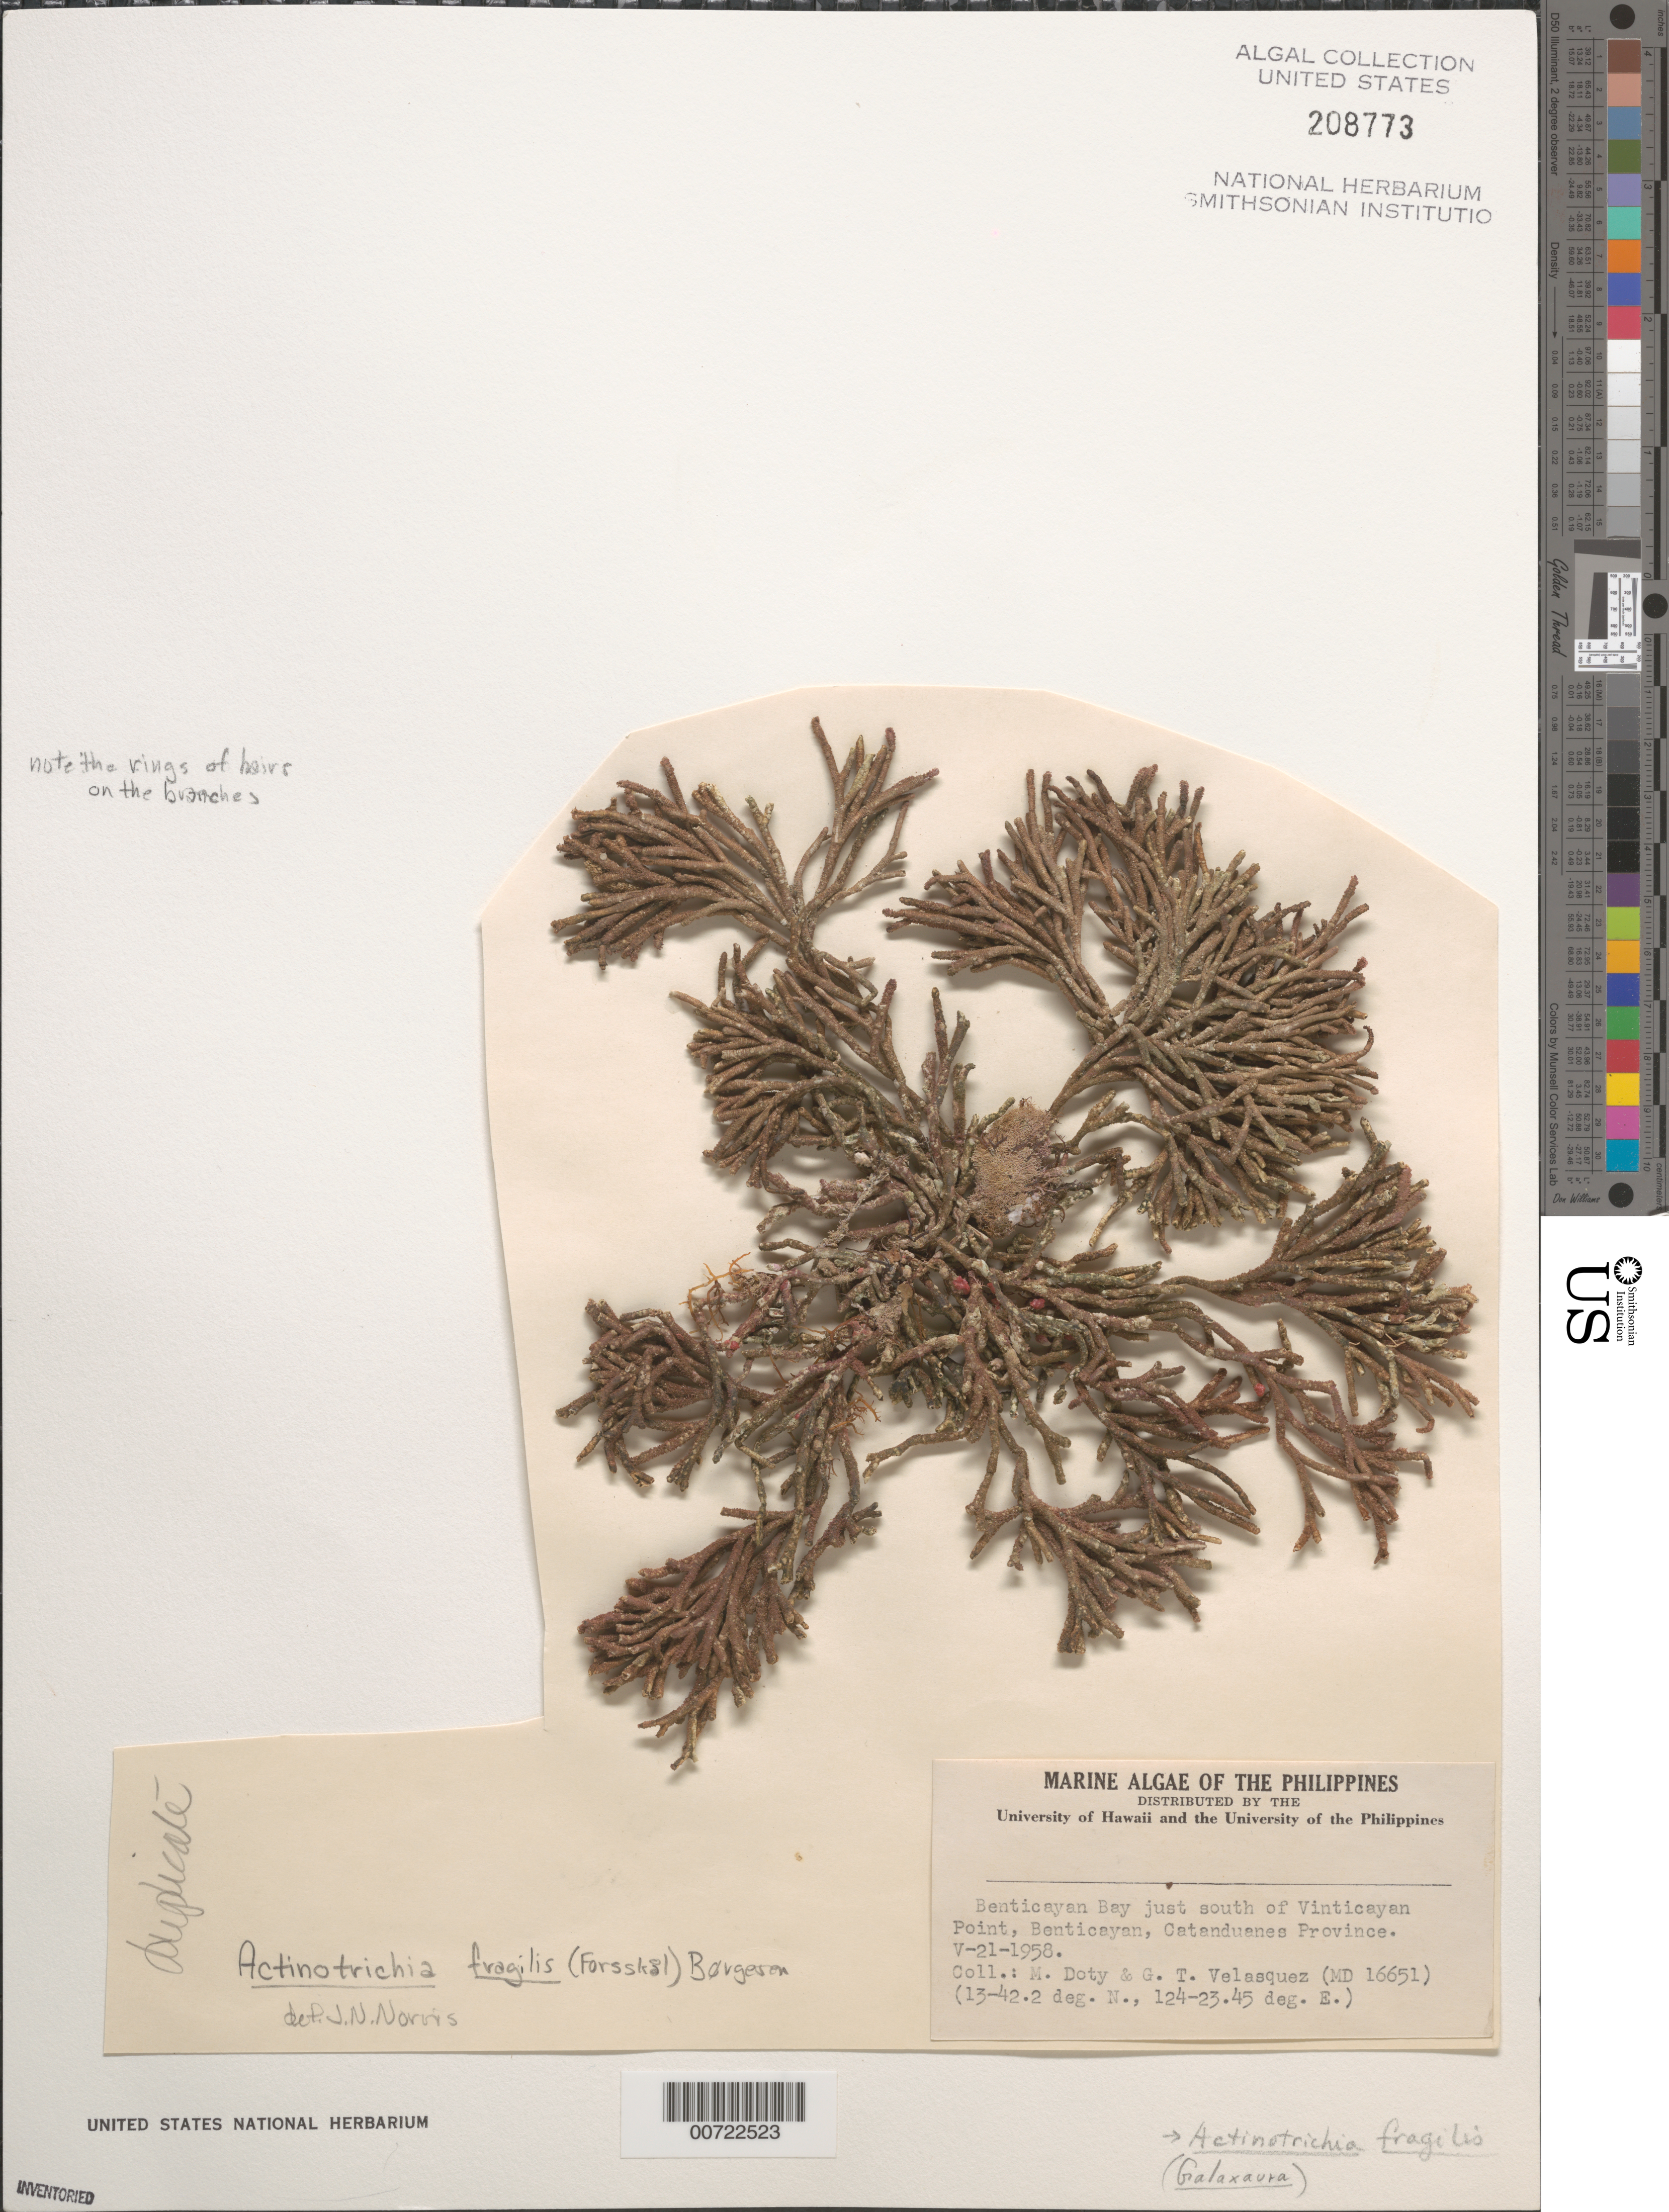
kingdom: Plantae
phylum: Rhodophyta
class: Florideophyceae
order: Nemaliales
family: Galaxauraceae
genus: Actinotrichia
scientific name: Actinotrichia fragilis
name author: (Forssk.) Børgesen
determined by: Norris, James N.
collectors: M. S. Doty & G. Velasquez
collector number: MSD 16651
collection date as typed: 21 May 1958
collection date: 1958-05-21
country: Philippines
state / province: Bicol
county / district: Catanduanes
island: Catanduanes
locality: Benticayan Bay just south of Vinticayan Point, Benticayan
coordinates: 13-42.2 deg.. N., 124-23.45 deg. E.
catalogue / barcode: US 208773